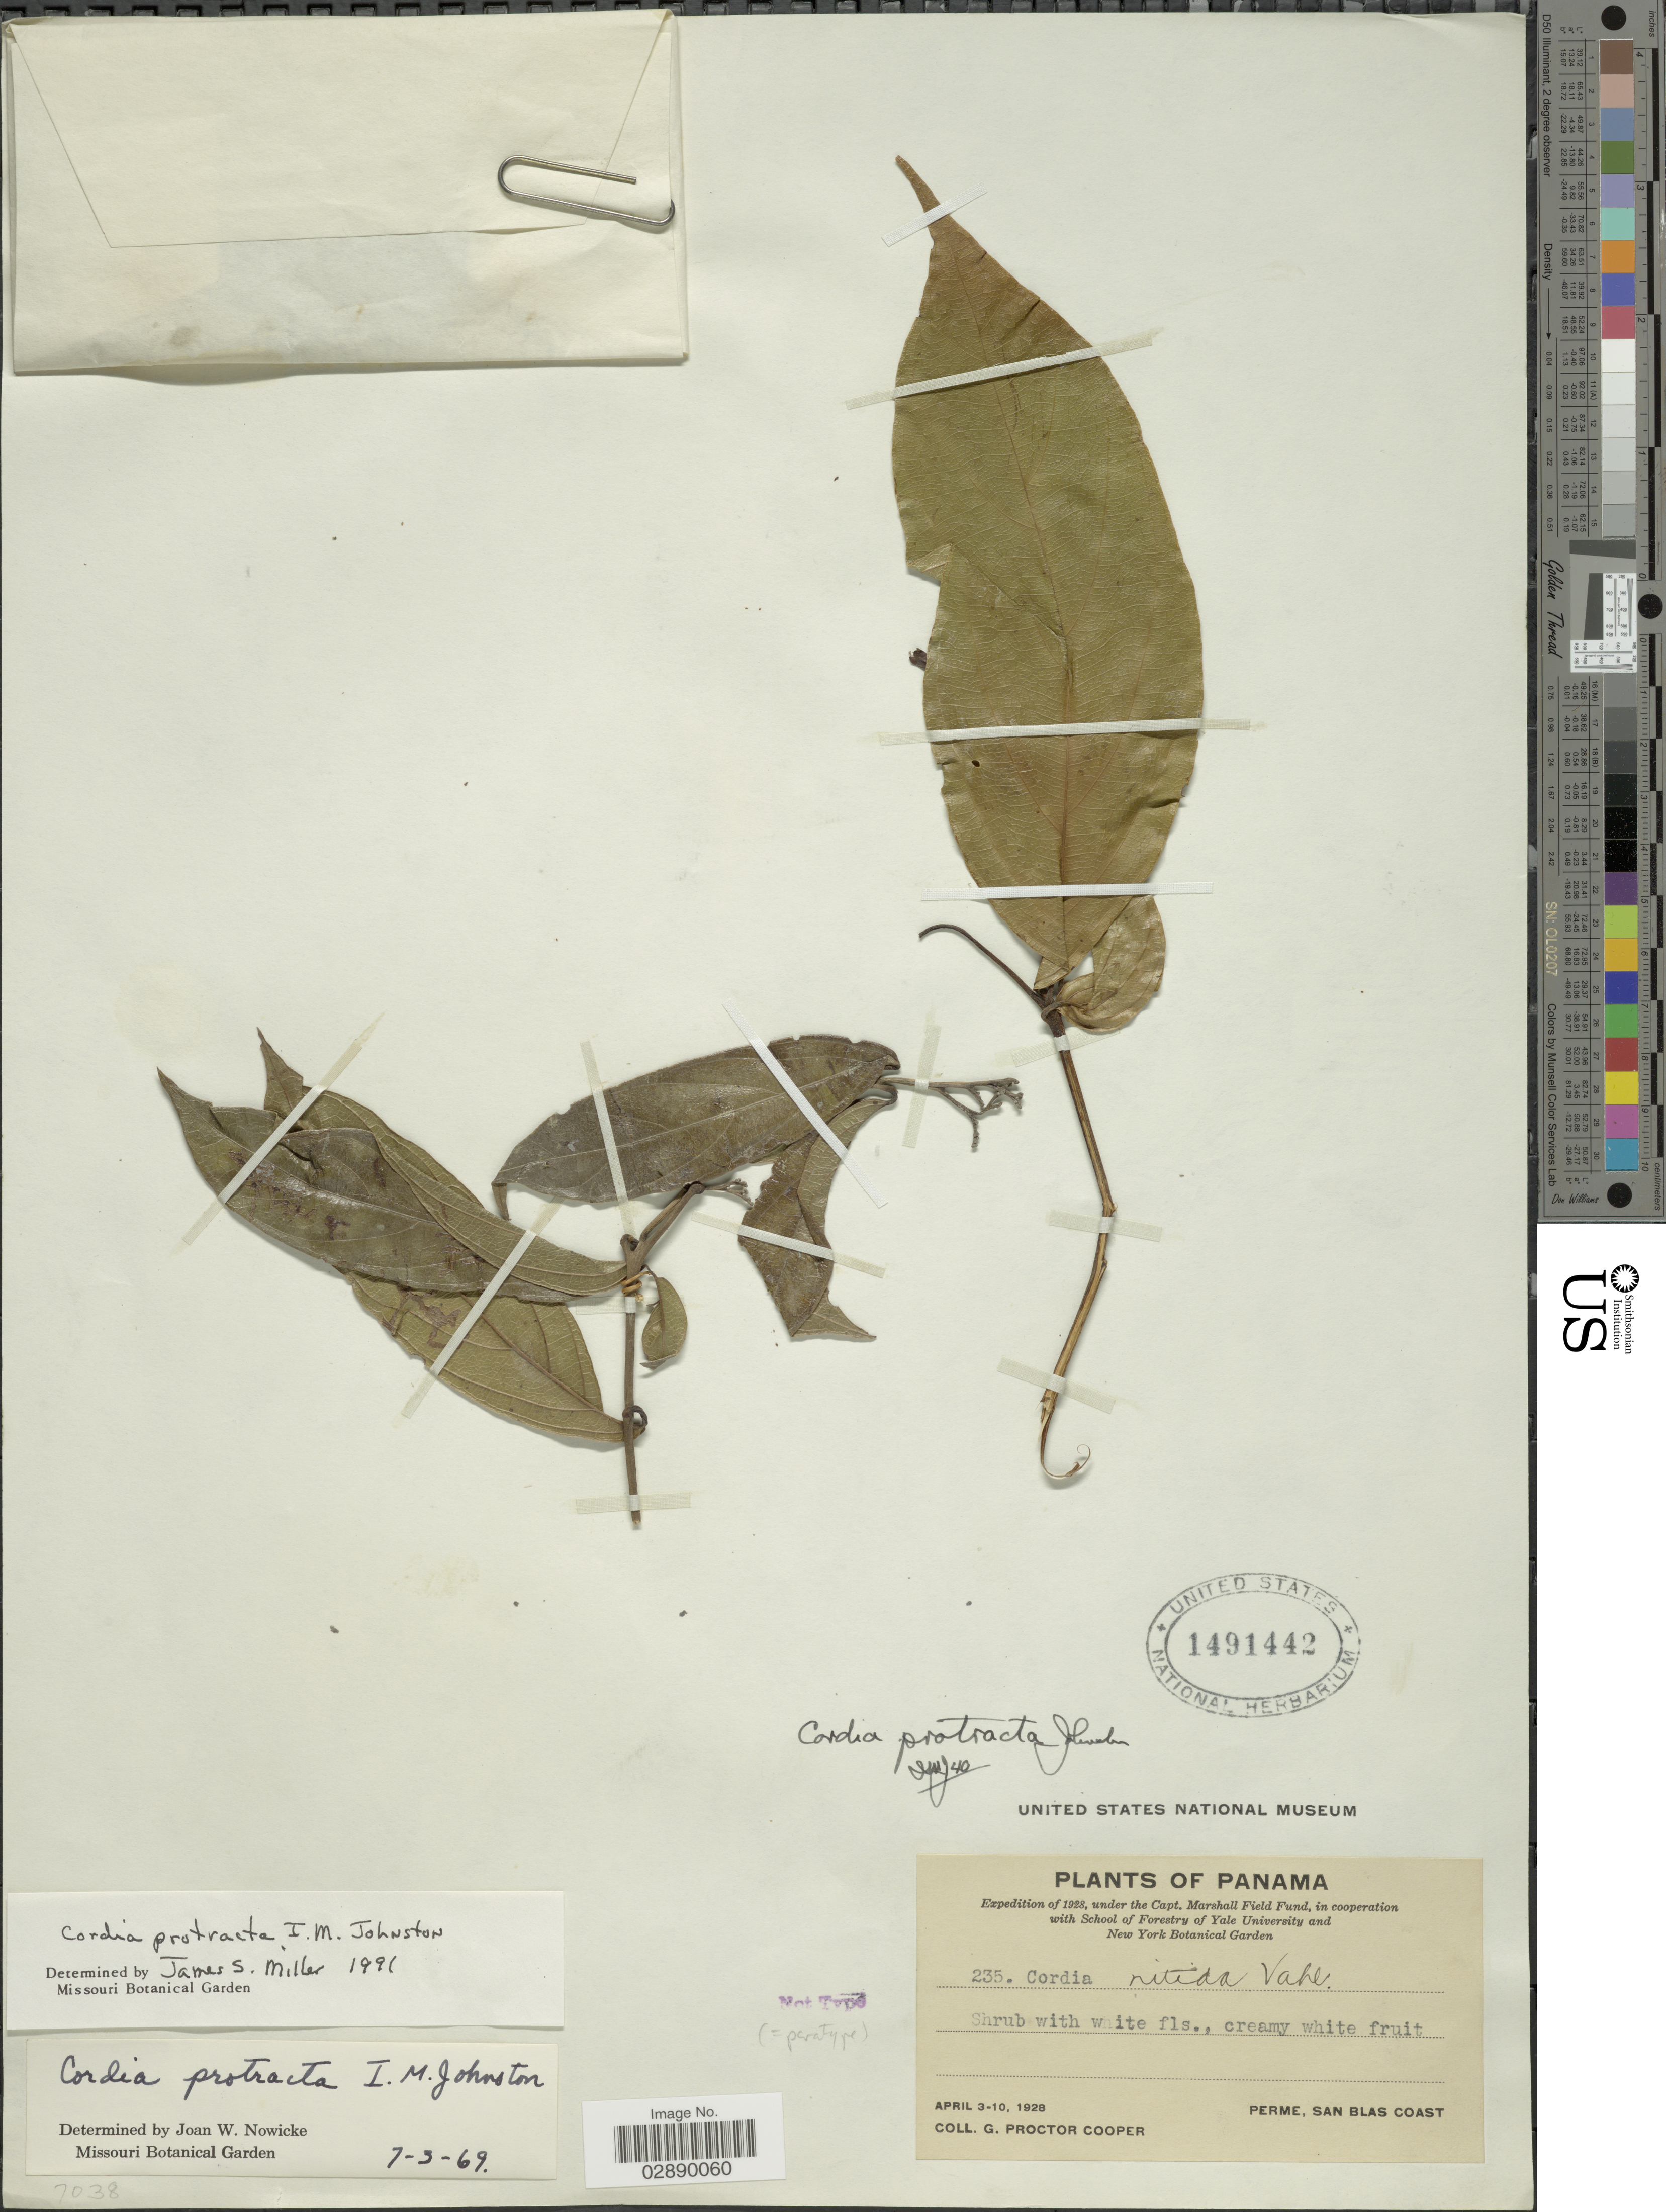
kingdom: Plantae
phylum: Tracheophyta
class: Magnoliopsida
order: Boraginales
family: Cordiaceae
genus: Cordia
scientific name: Cordia protracta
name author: I.M. Johnst.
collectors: G. Cooper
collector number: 235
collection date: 1928-04-03/1928-04-10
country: Panama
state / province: Kuna Yala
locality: Perme, San Blas Coast.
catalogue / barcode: US 1491442